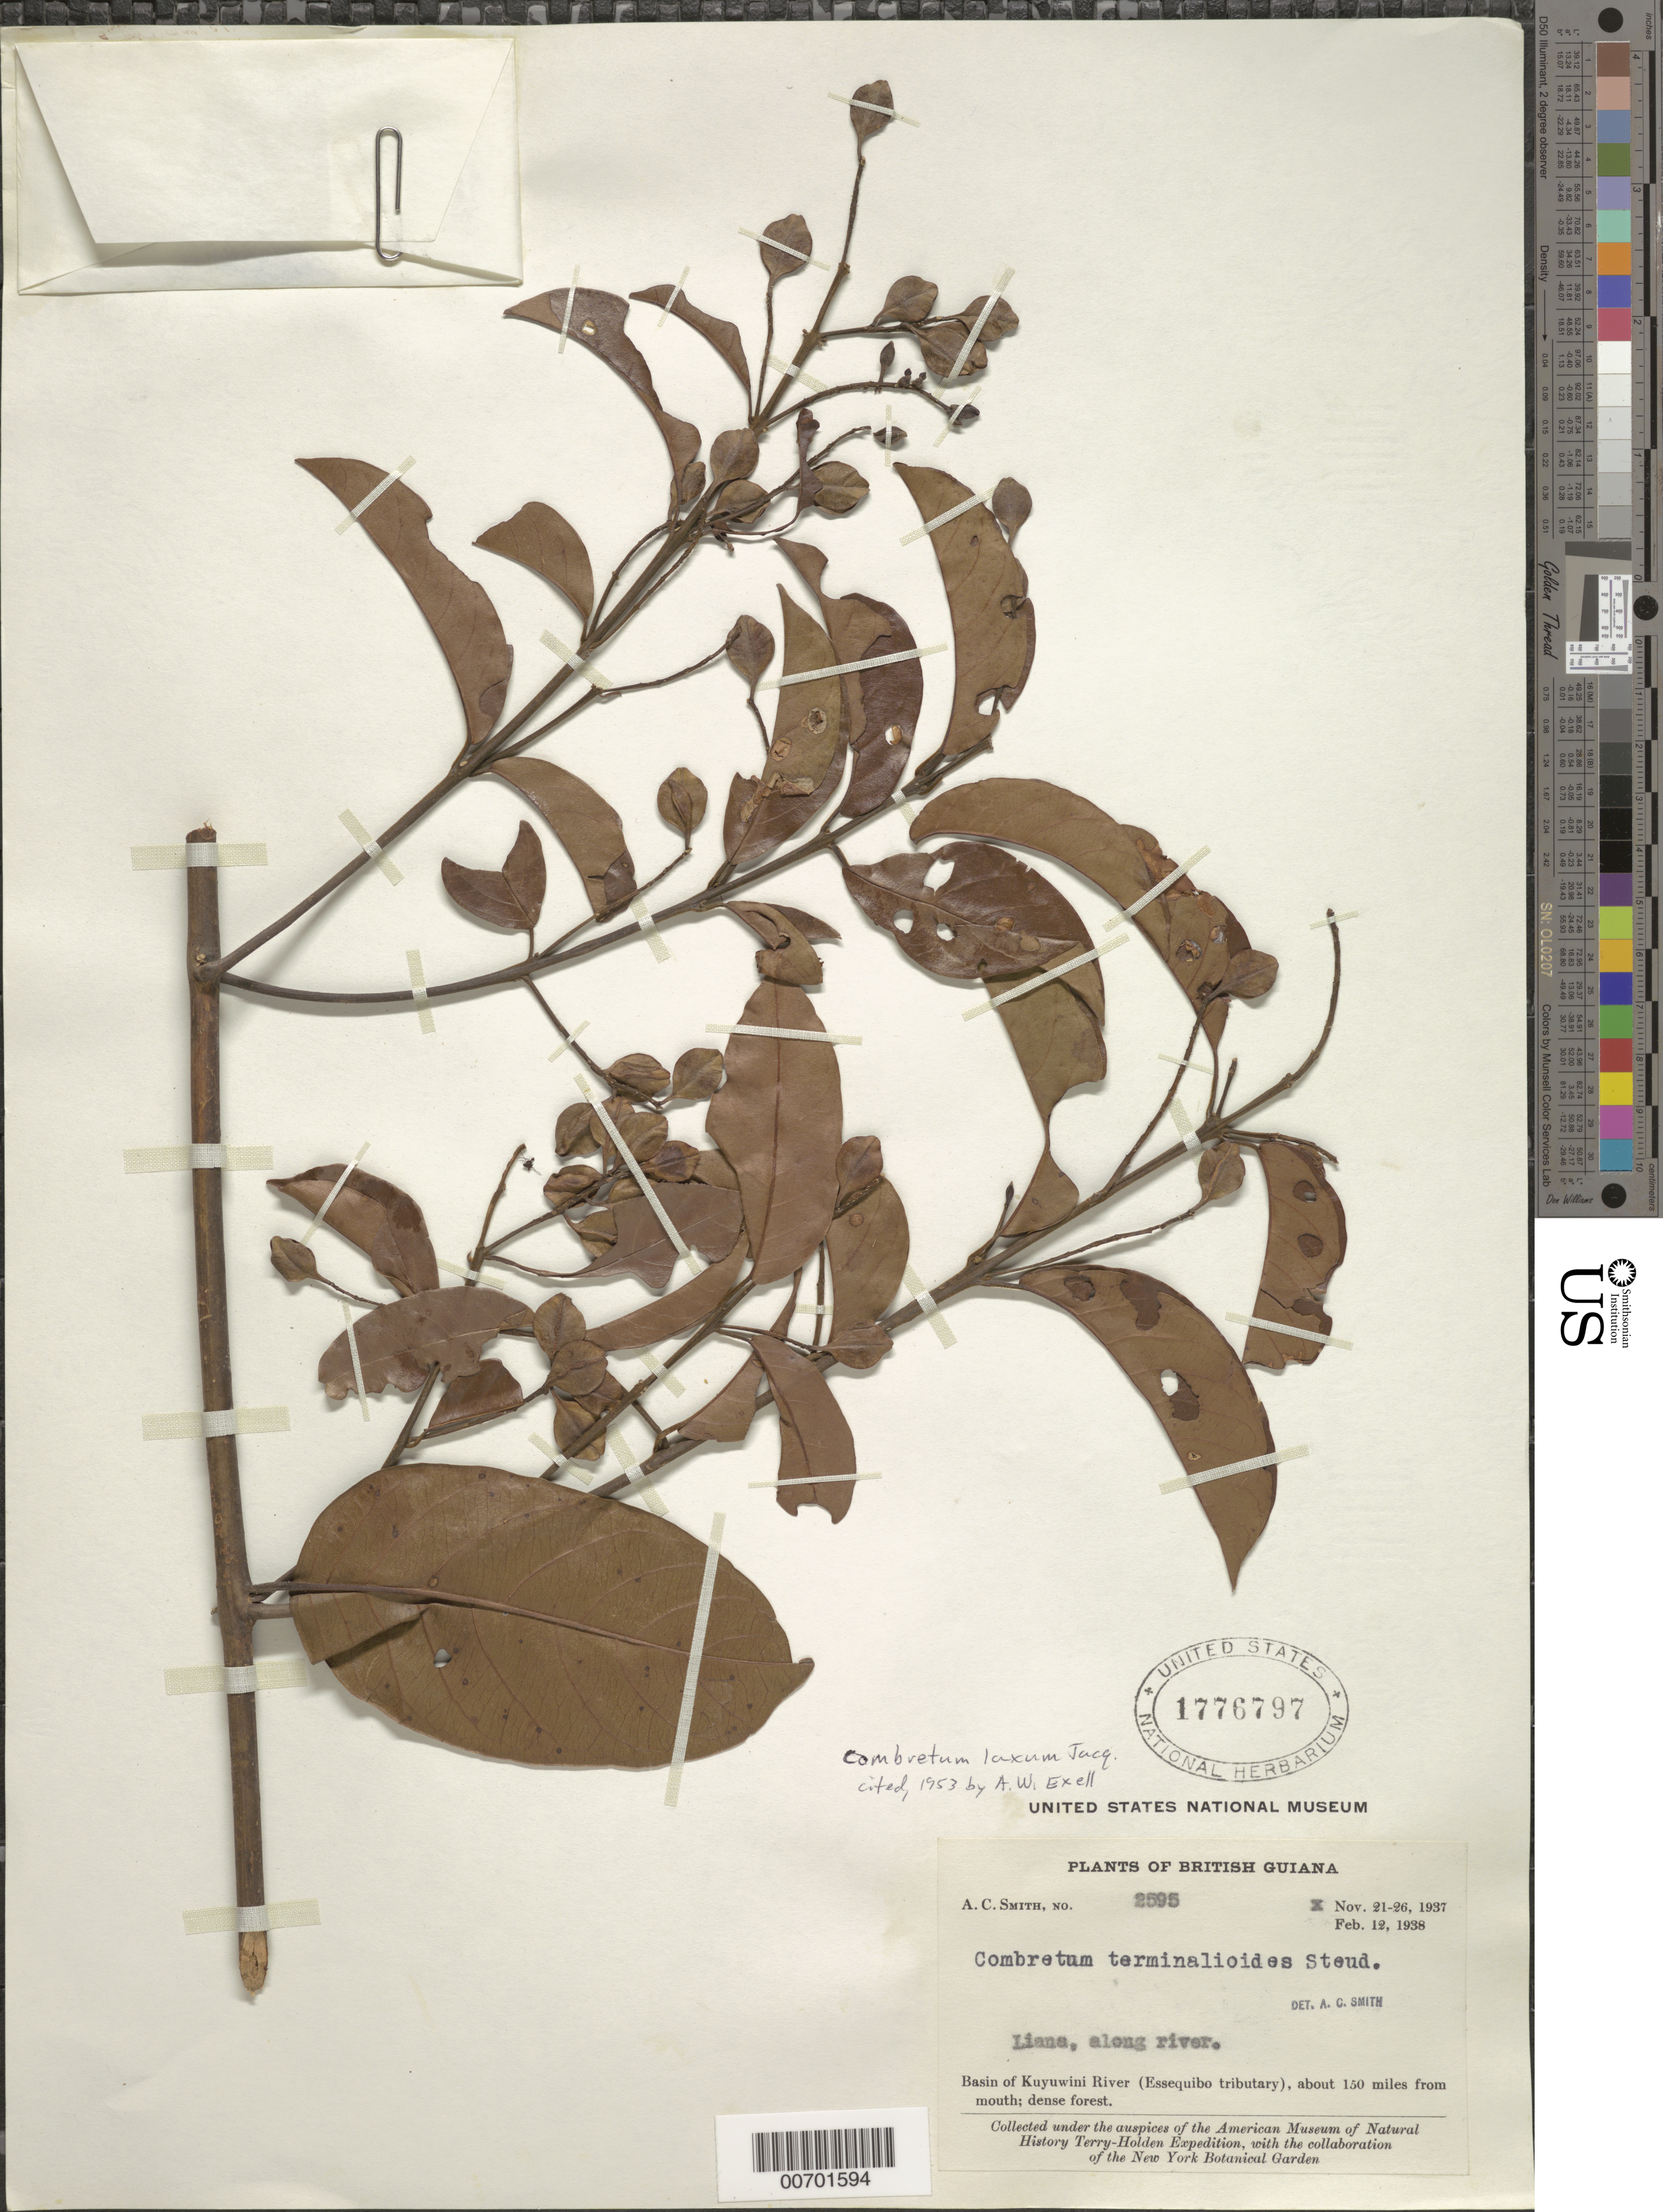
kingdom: Plantae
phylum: Tracheophyta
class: Magnoliopsida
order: Myrtales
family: Combretaceae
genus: Combretum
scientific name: Combretum laxum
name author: Jacq.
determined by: Exell, A. W.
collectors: A. C. Smith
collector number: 2595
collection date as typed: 21-Nov-37 to 26-Nov-37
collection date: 1937-11-21/1937-11-26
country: Guyana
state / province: U. Takutu-U. Essequibo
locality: Kuyuwini River Basin (Essequibo River tributary), about 150 mi. from mouth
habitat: Dense forest; along river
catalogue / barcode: US 1776797